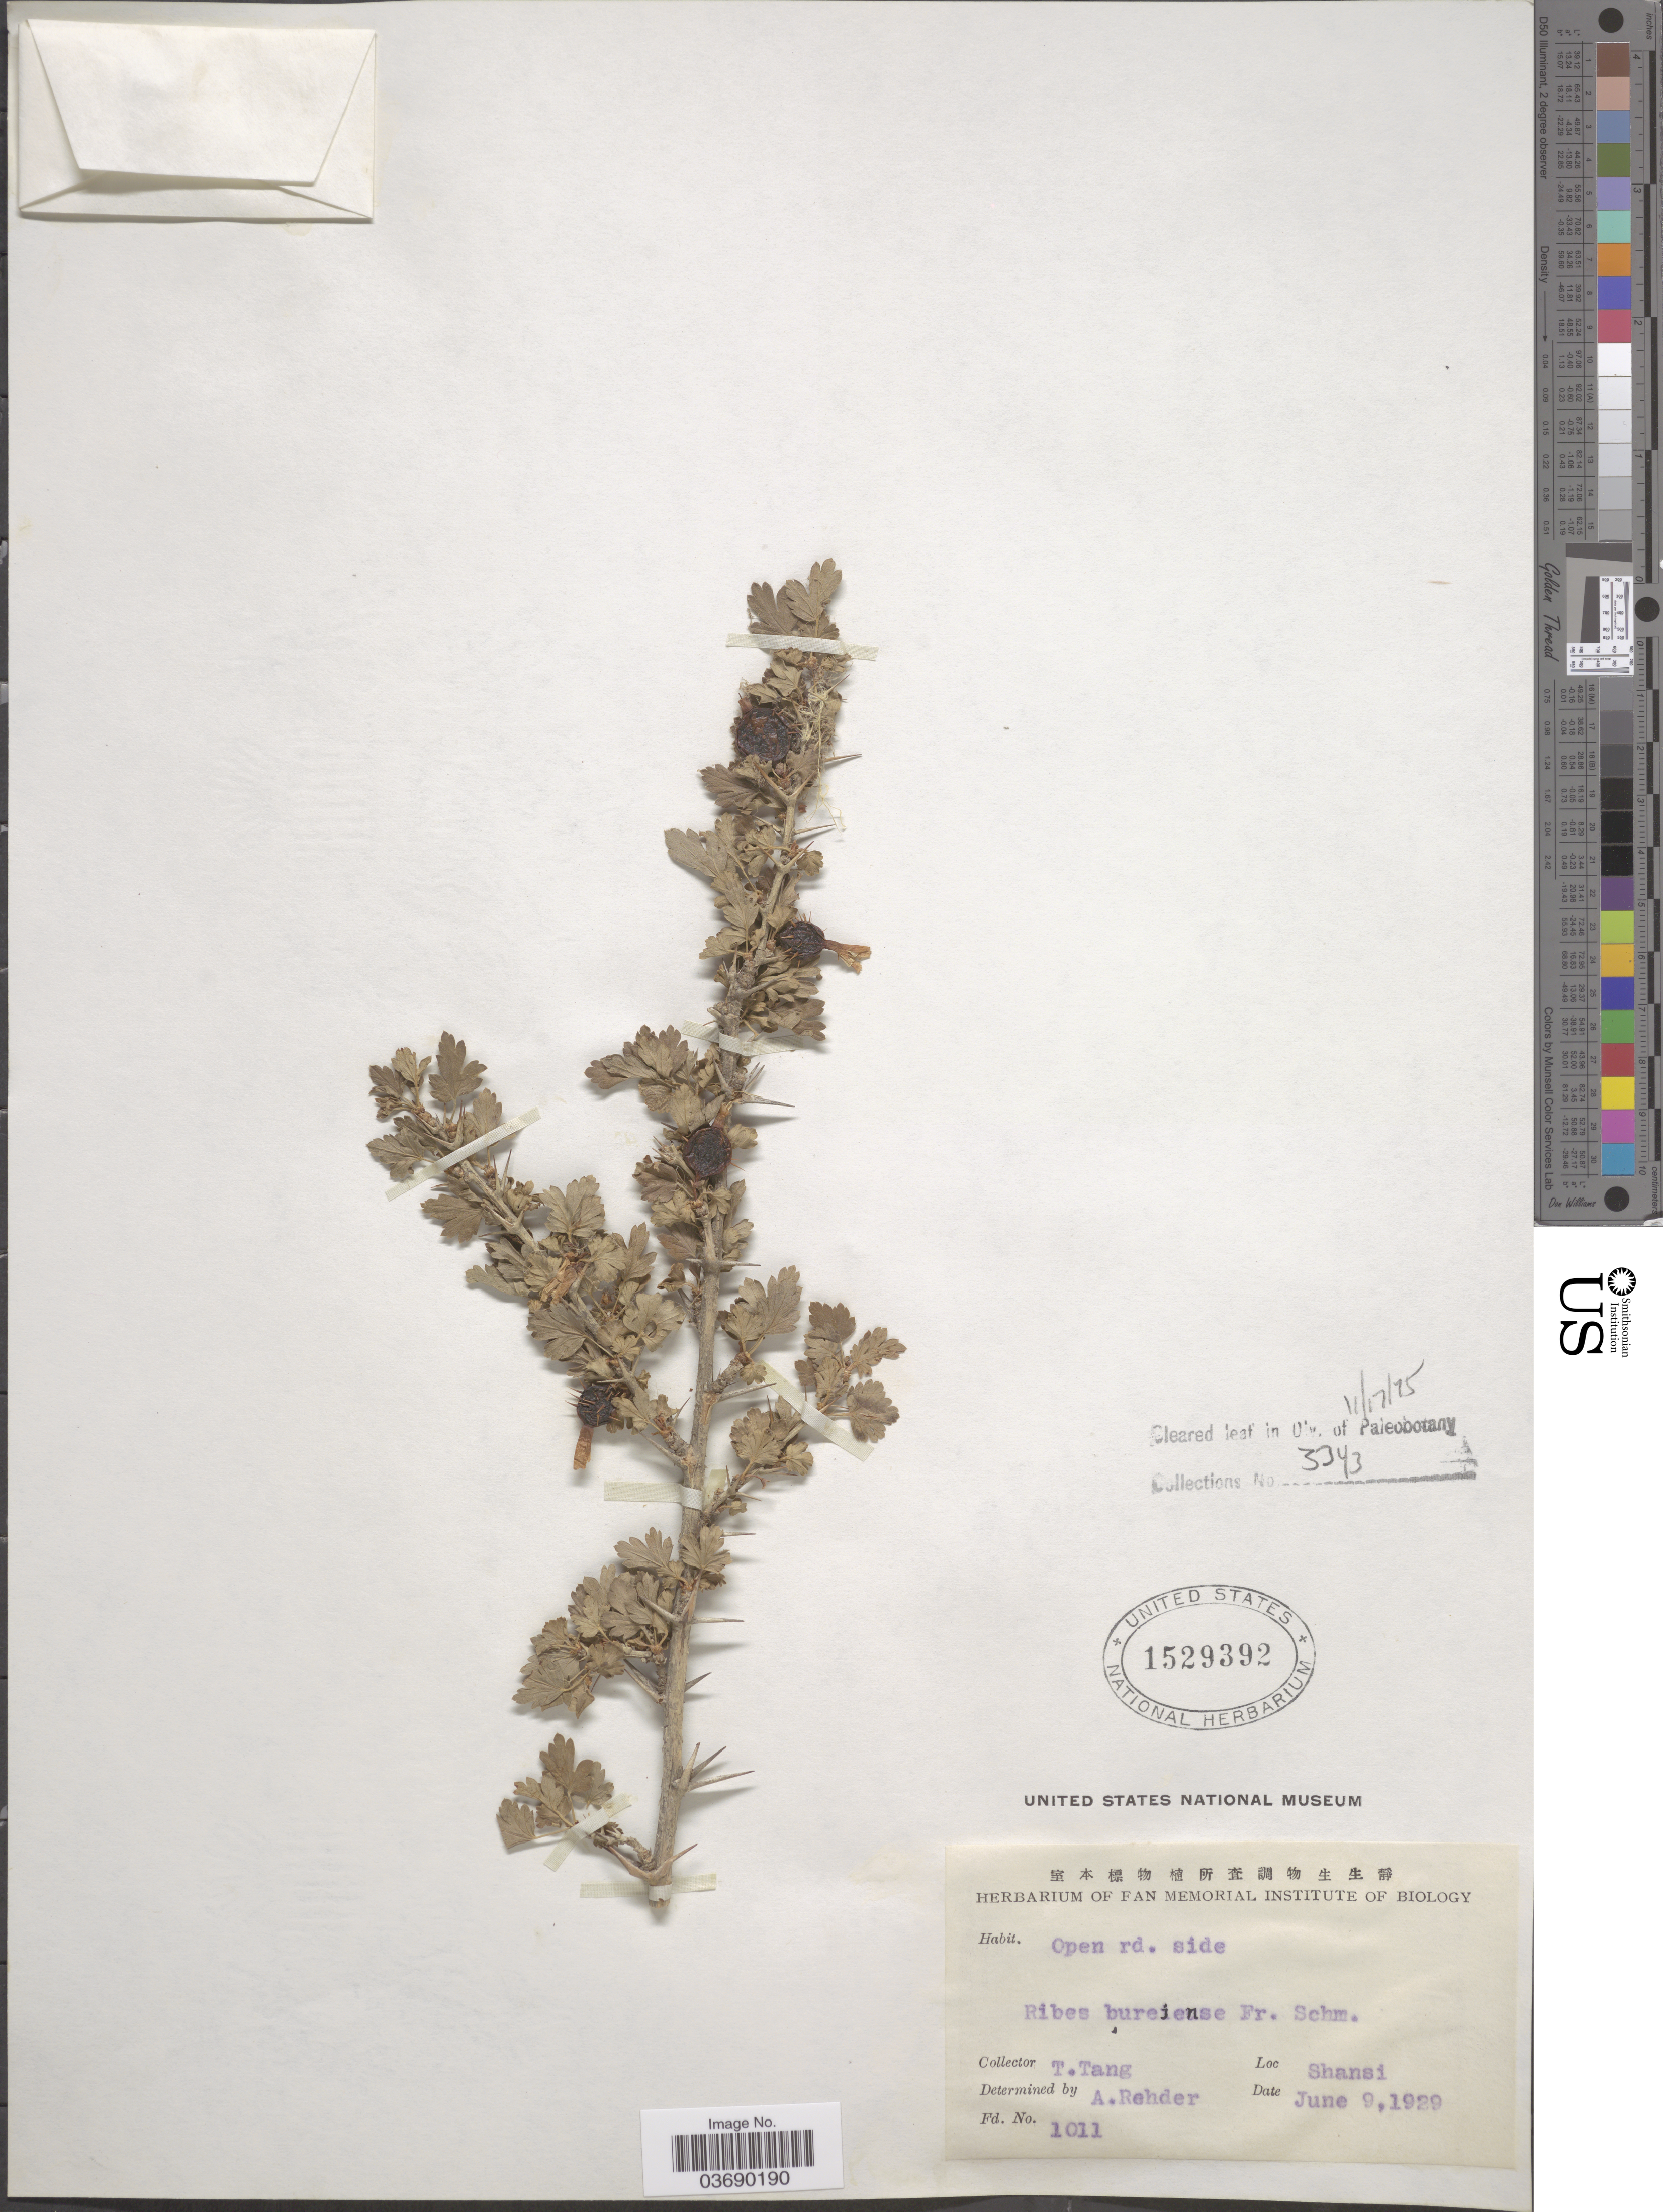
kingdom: Plantae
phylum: Tracheophyta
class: Magnoliopsida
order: Saxifragales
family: Grossulariaceae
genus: Ribes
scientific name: Ribes burejense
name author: F. Schmidt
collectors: T. Tang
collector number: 1011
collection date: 1929-06-09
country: China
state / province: Shanxi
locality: Shansi.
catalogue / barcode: US 1529392